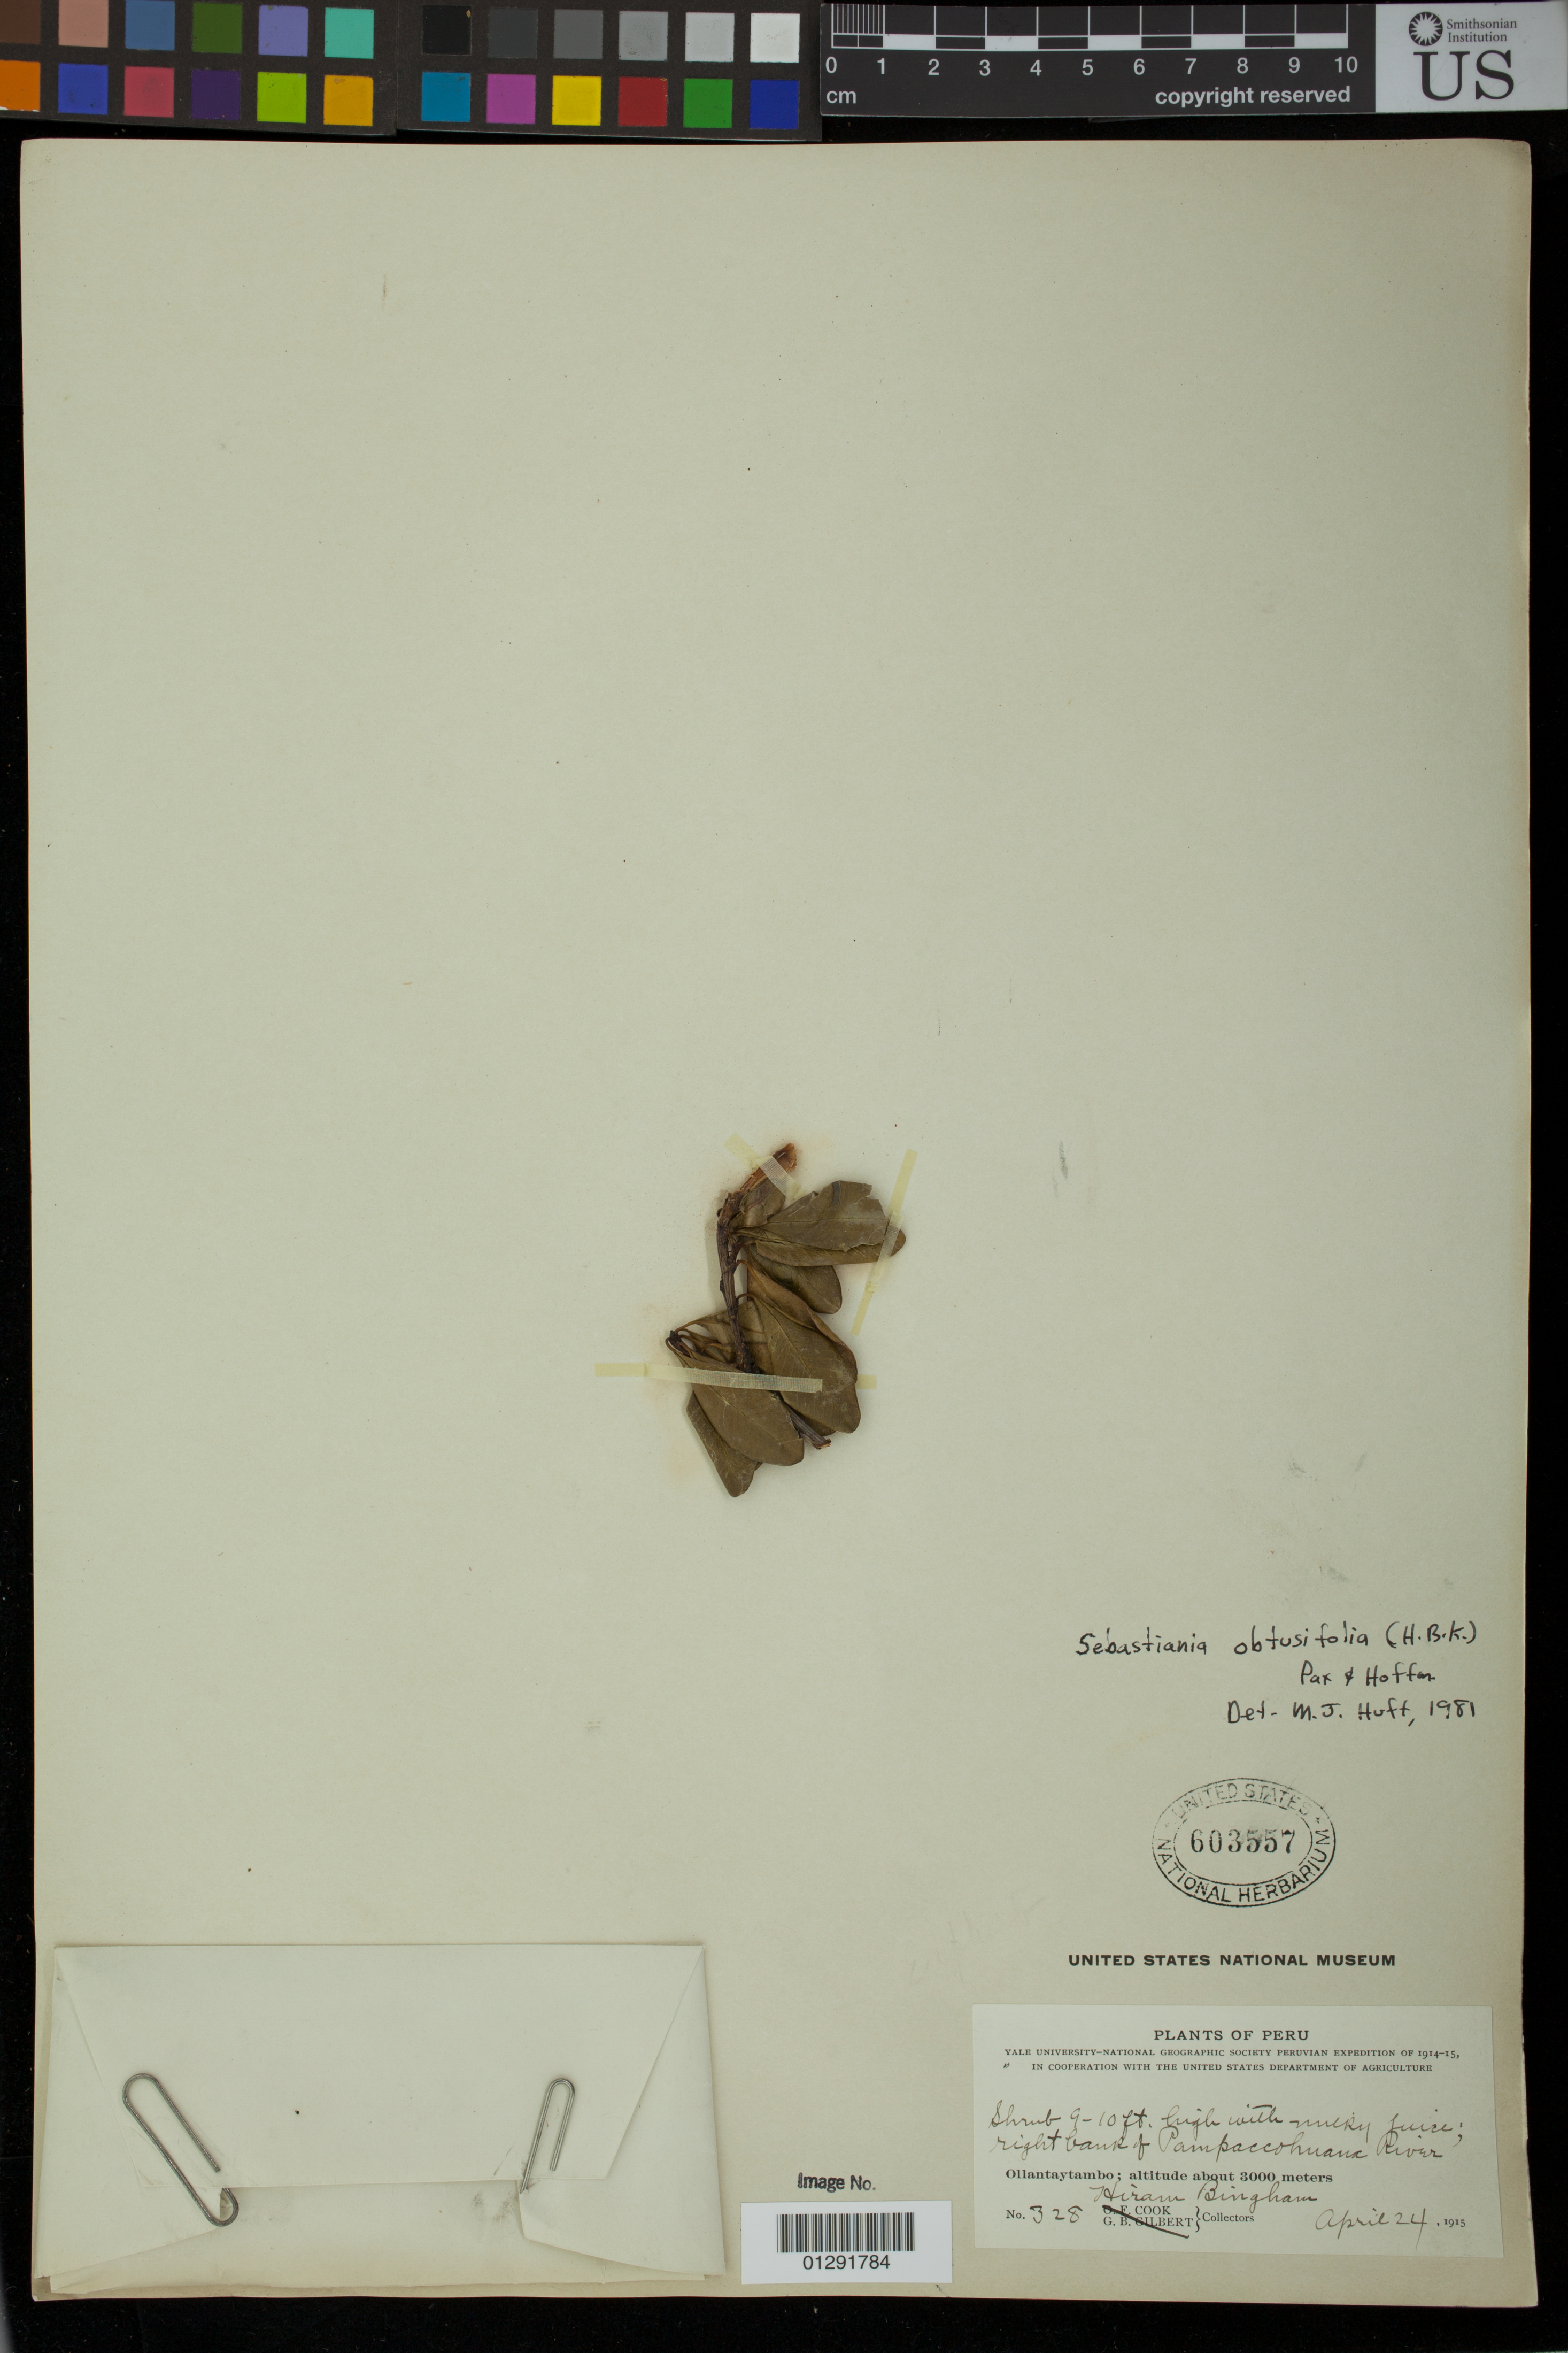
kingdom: Plantae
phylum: Tracheophyta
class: Magnoliopsida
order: Malpighiales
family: Euphorbiaceae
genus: Sebastiania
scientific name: Sebastiania obtusifolia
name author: Pax & K. Hoffm.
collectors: H. Bingham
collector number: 328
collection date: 1915-04-24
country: Peru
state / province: Cusco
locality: Right bank of Pampaccohuana [Pampacchuana] River. Ollantaytambo.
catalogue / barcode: US 603557